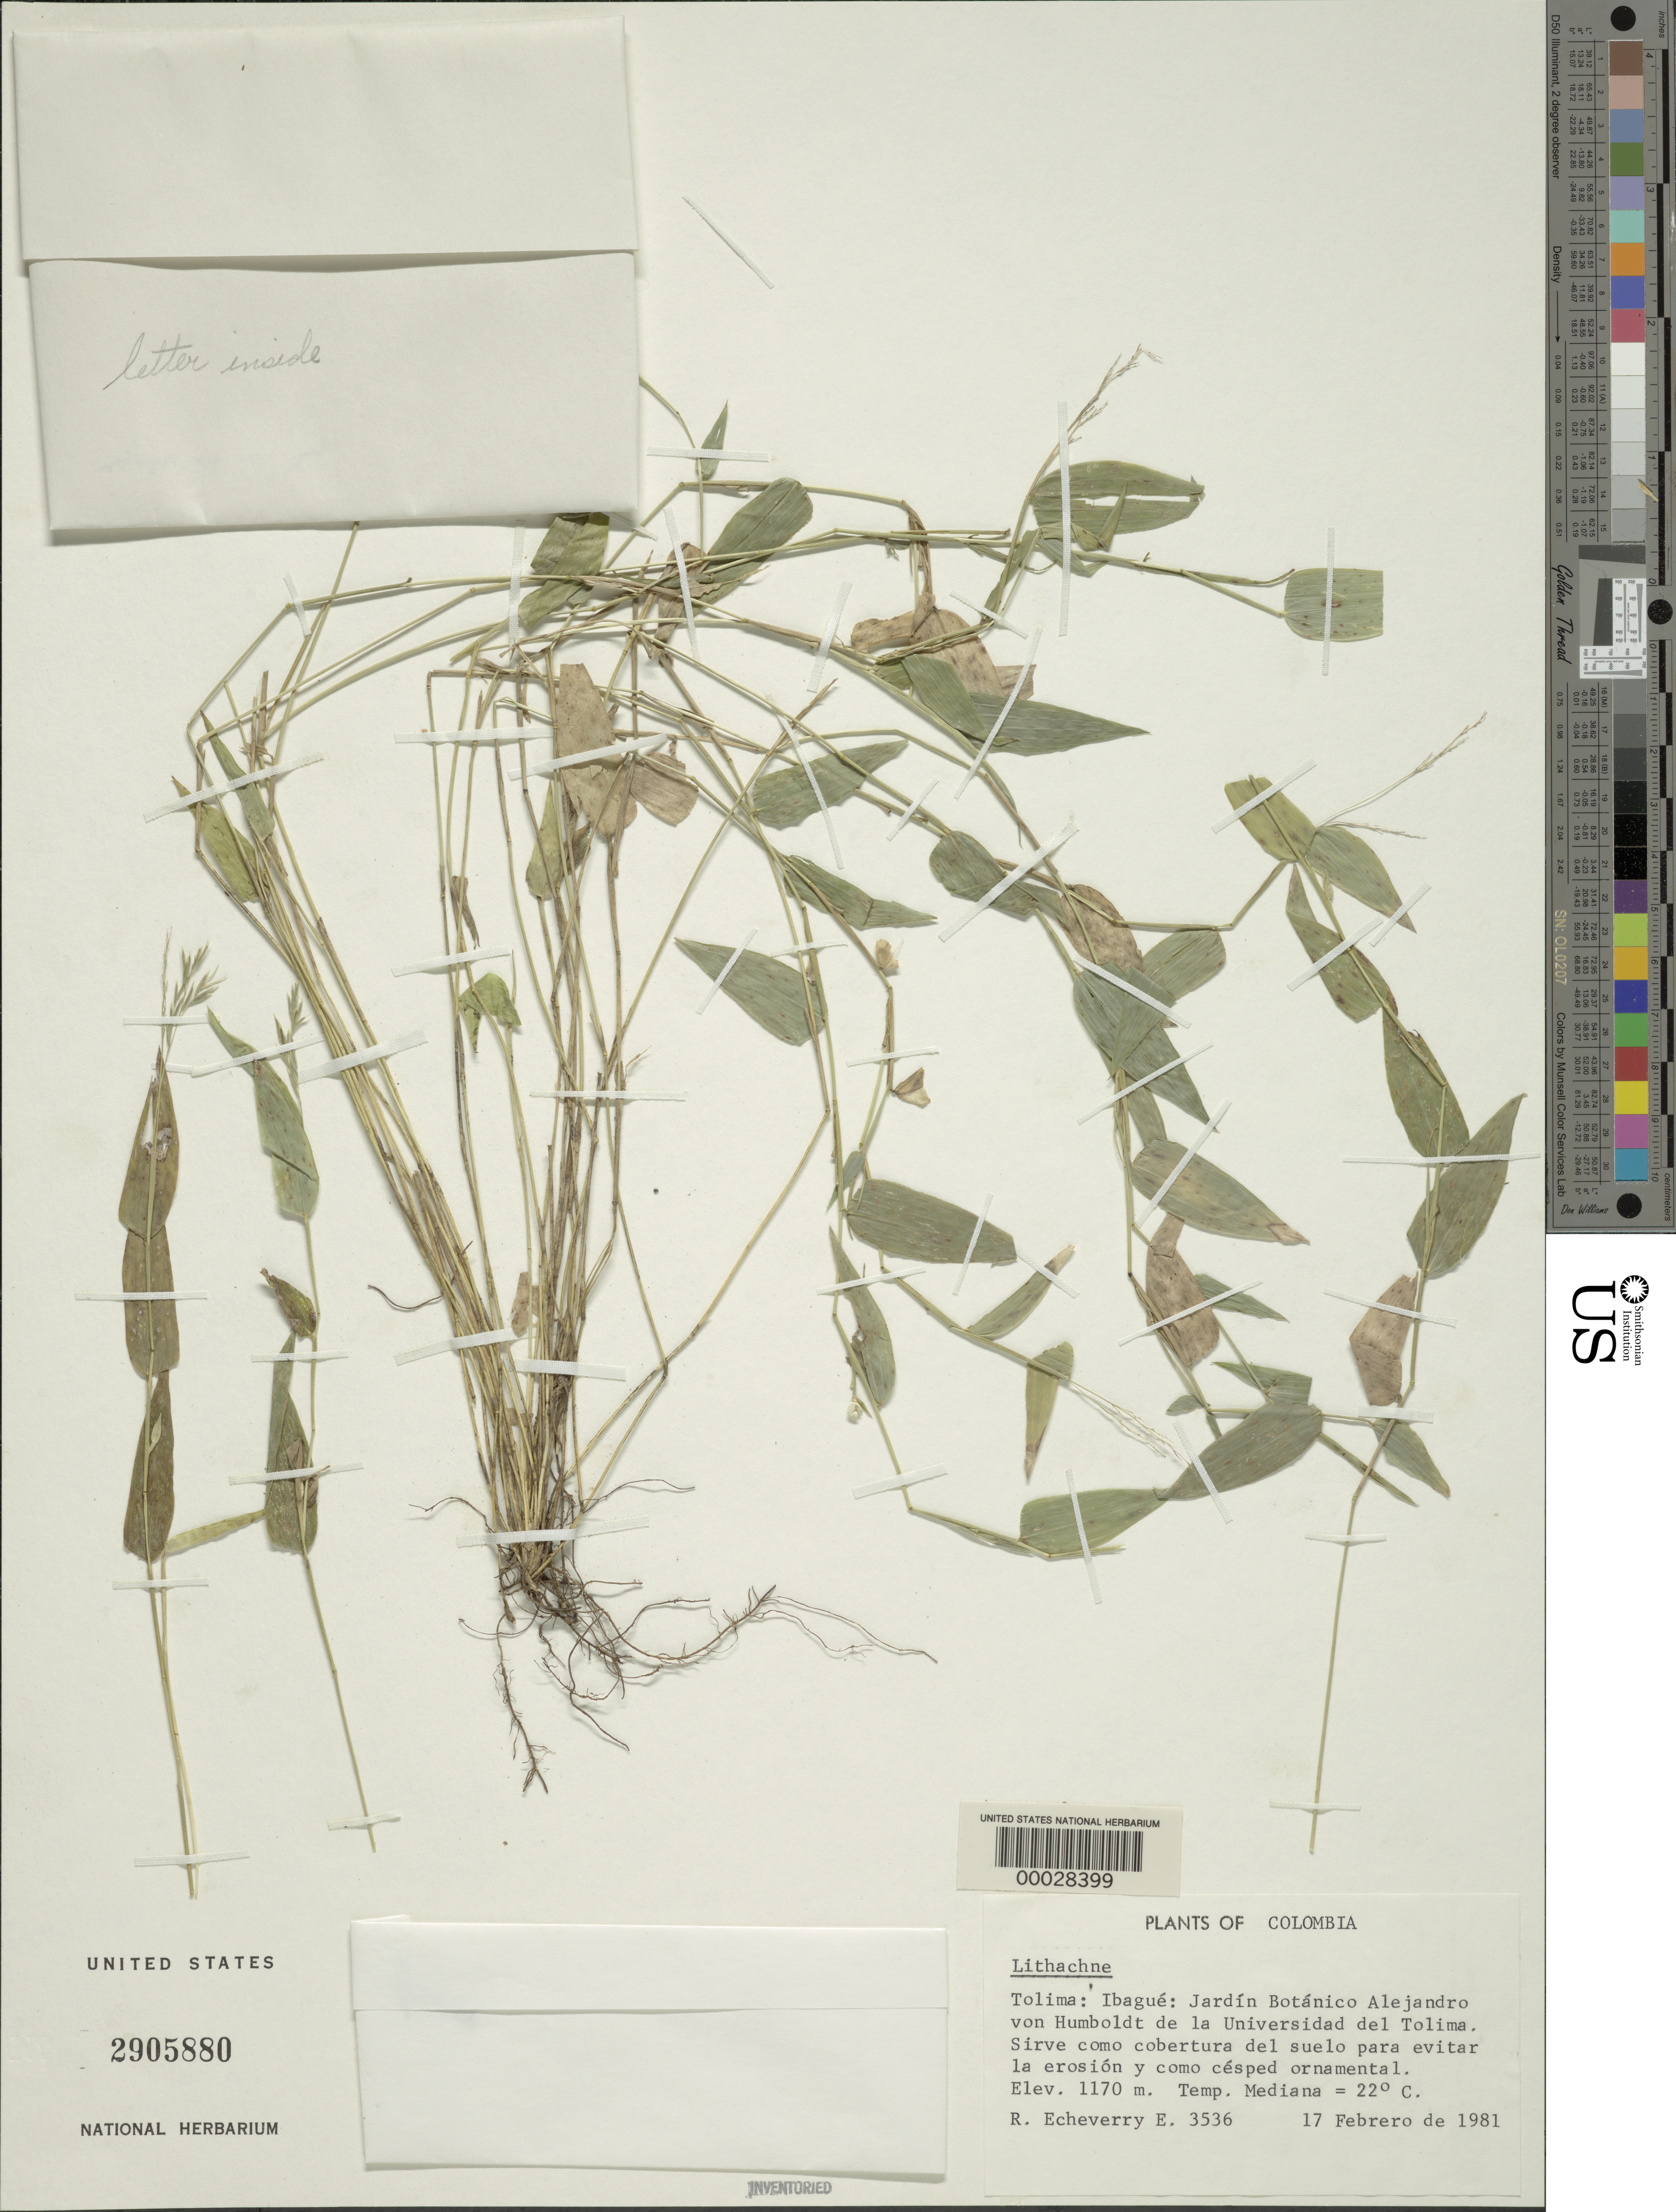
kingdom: Plantae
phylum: Tracheophyta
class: Liliopsida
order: Poales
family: Poaceae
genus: Lithachne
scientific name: Lithachne sp.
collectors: R. Echeverry E.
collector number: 3536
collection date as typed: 17 Feb 1981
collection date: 1981-02-17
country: Colombia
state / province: Tolima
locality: Botanic Garden Univ. Tolima; Ibague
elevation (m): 1170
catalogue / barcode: US 2905880